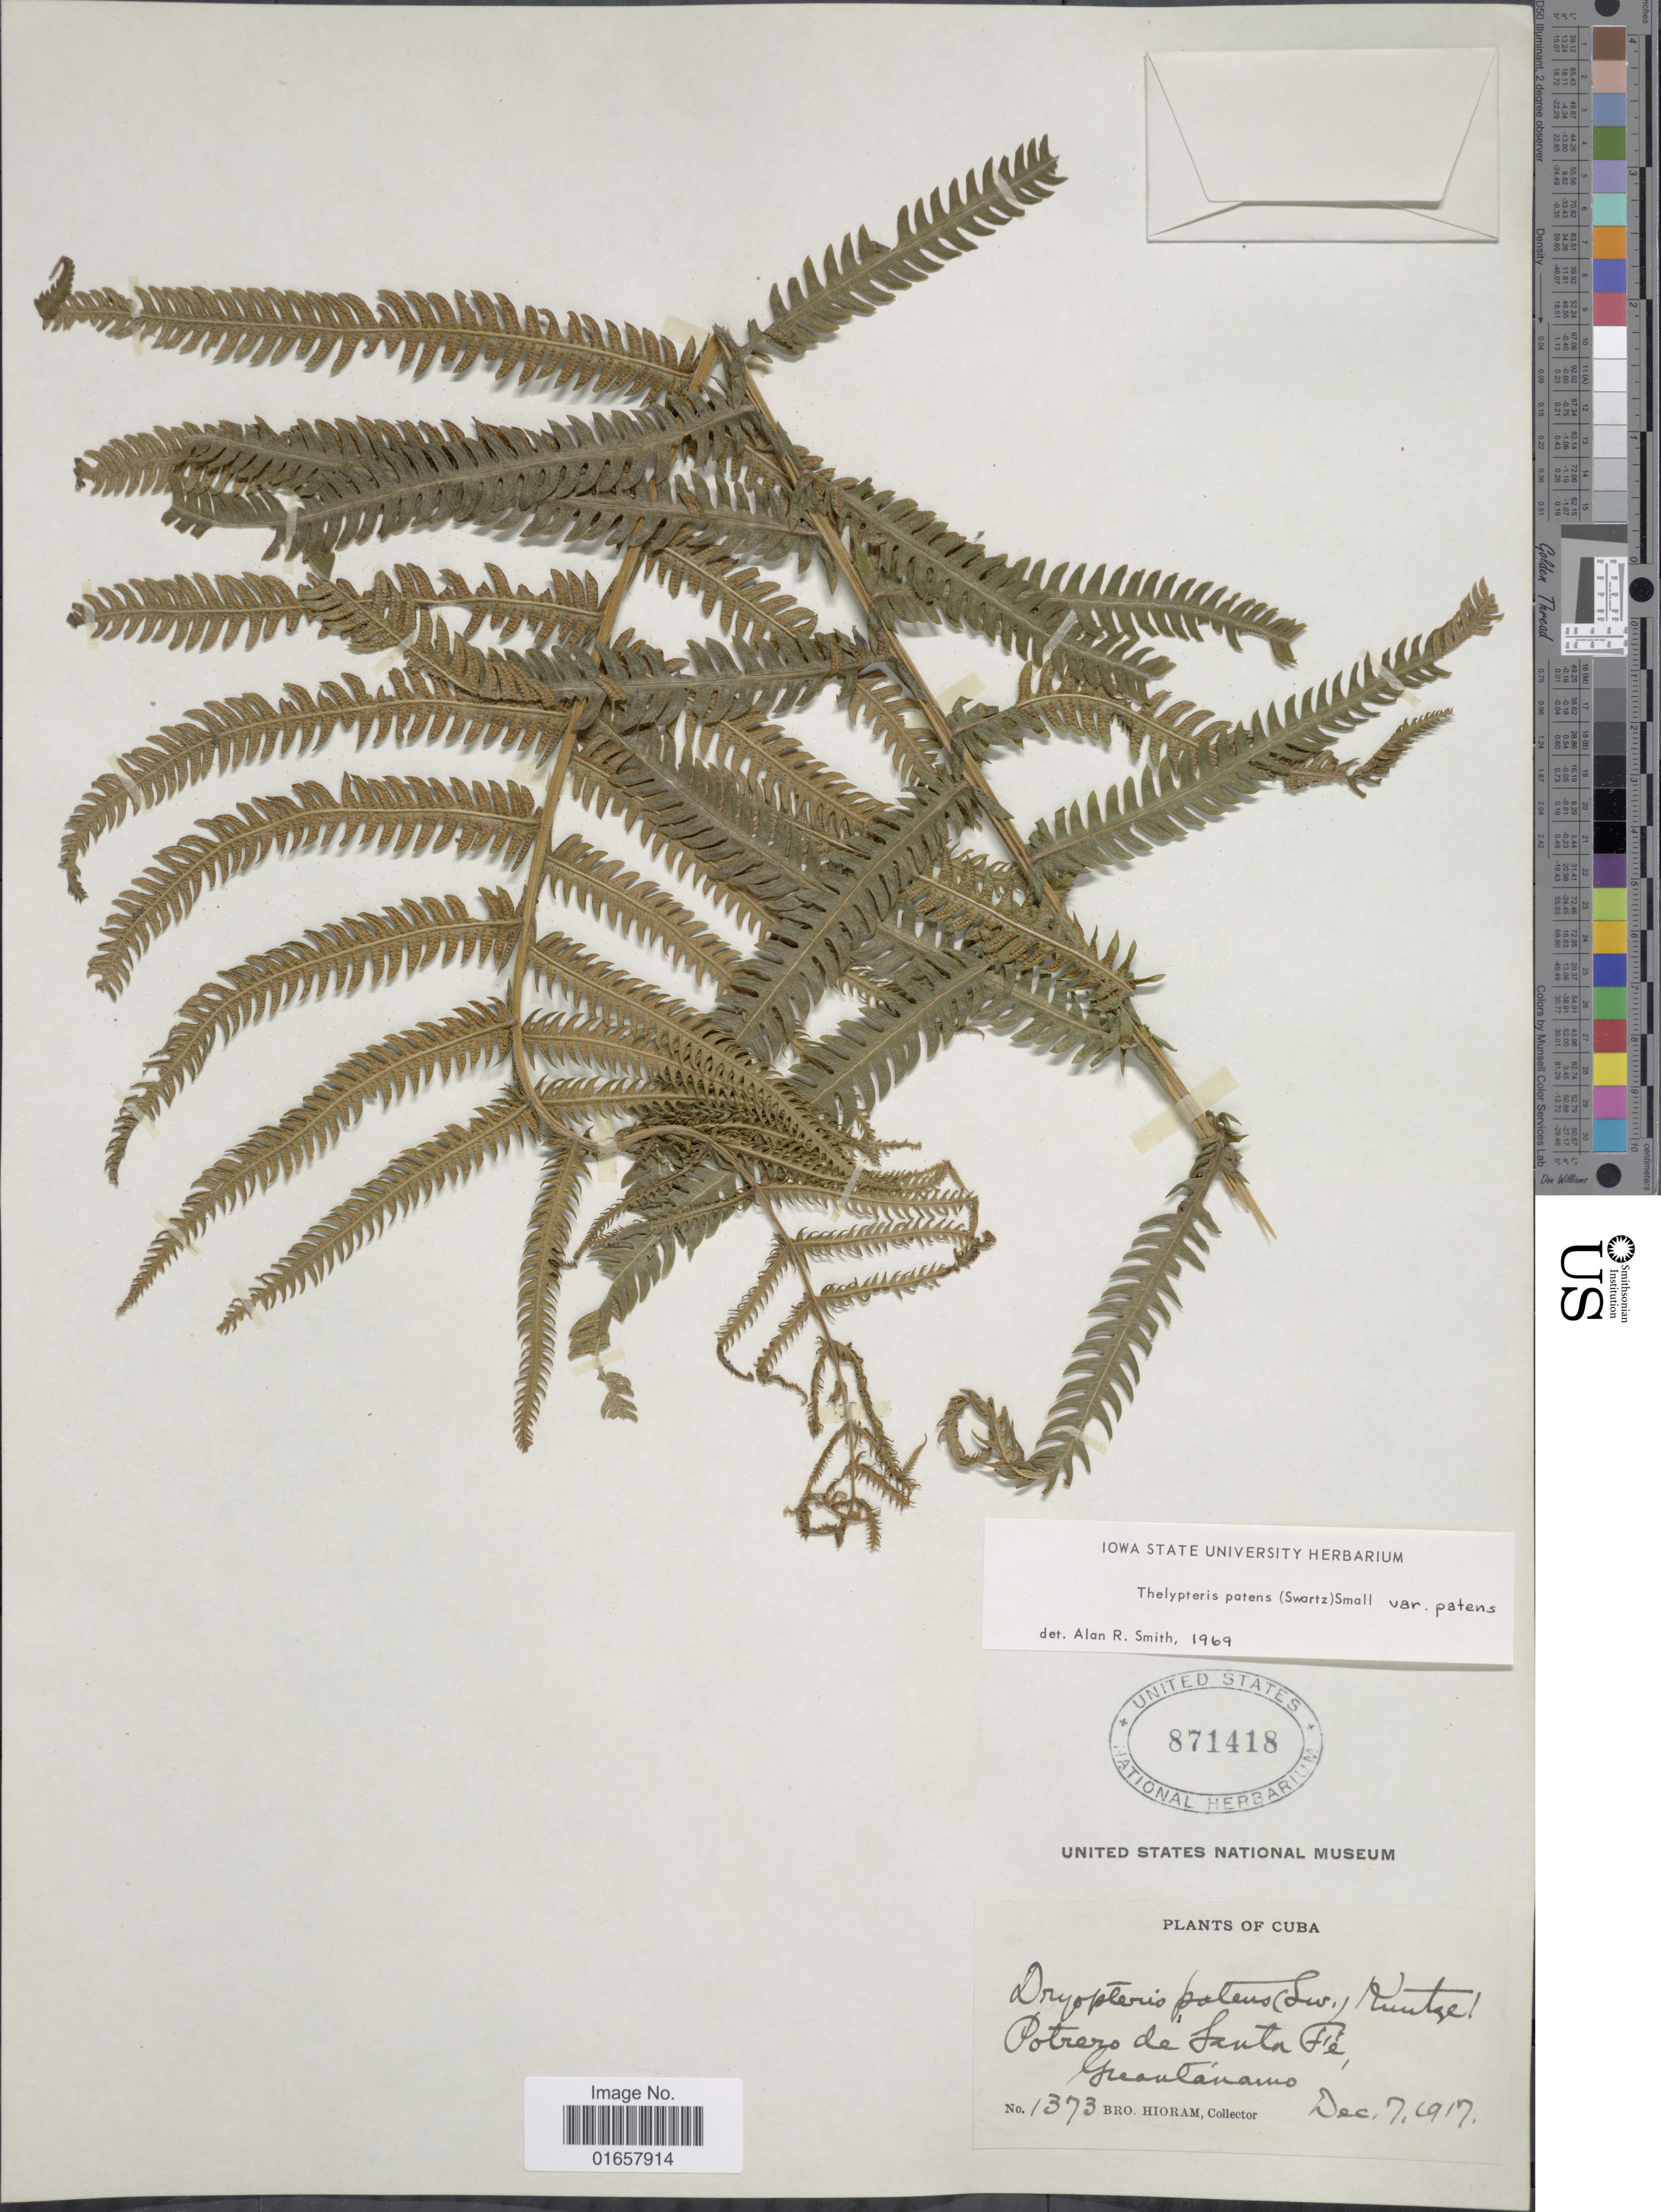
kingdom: Plantae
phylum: Tracheophyta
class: Polypodiopsida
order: Polypodiales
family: Thelypteridaceae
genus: Christella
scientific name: Christella patens var. patens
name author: (Sw.) Holttum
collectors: Bro. Hioram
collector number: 1373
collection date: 1917-12-07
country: Cuba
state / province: Guantánamo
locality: Cuba, Potrero de Santa F'e, Guantanamo.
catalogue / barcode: US 871418